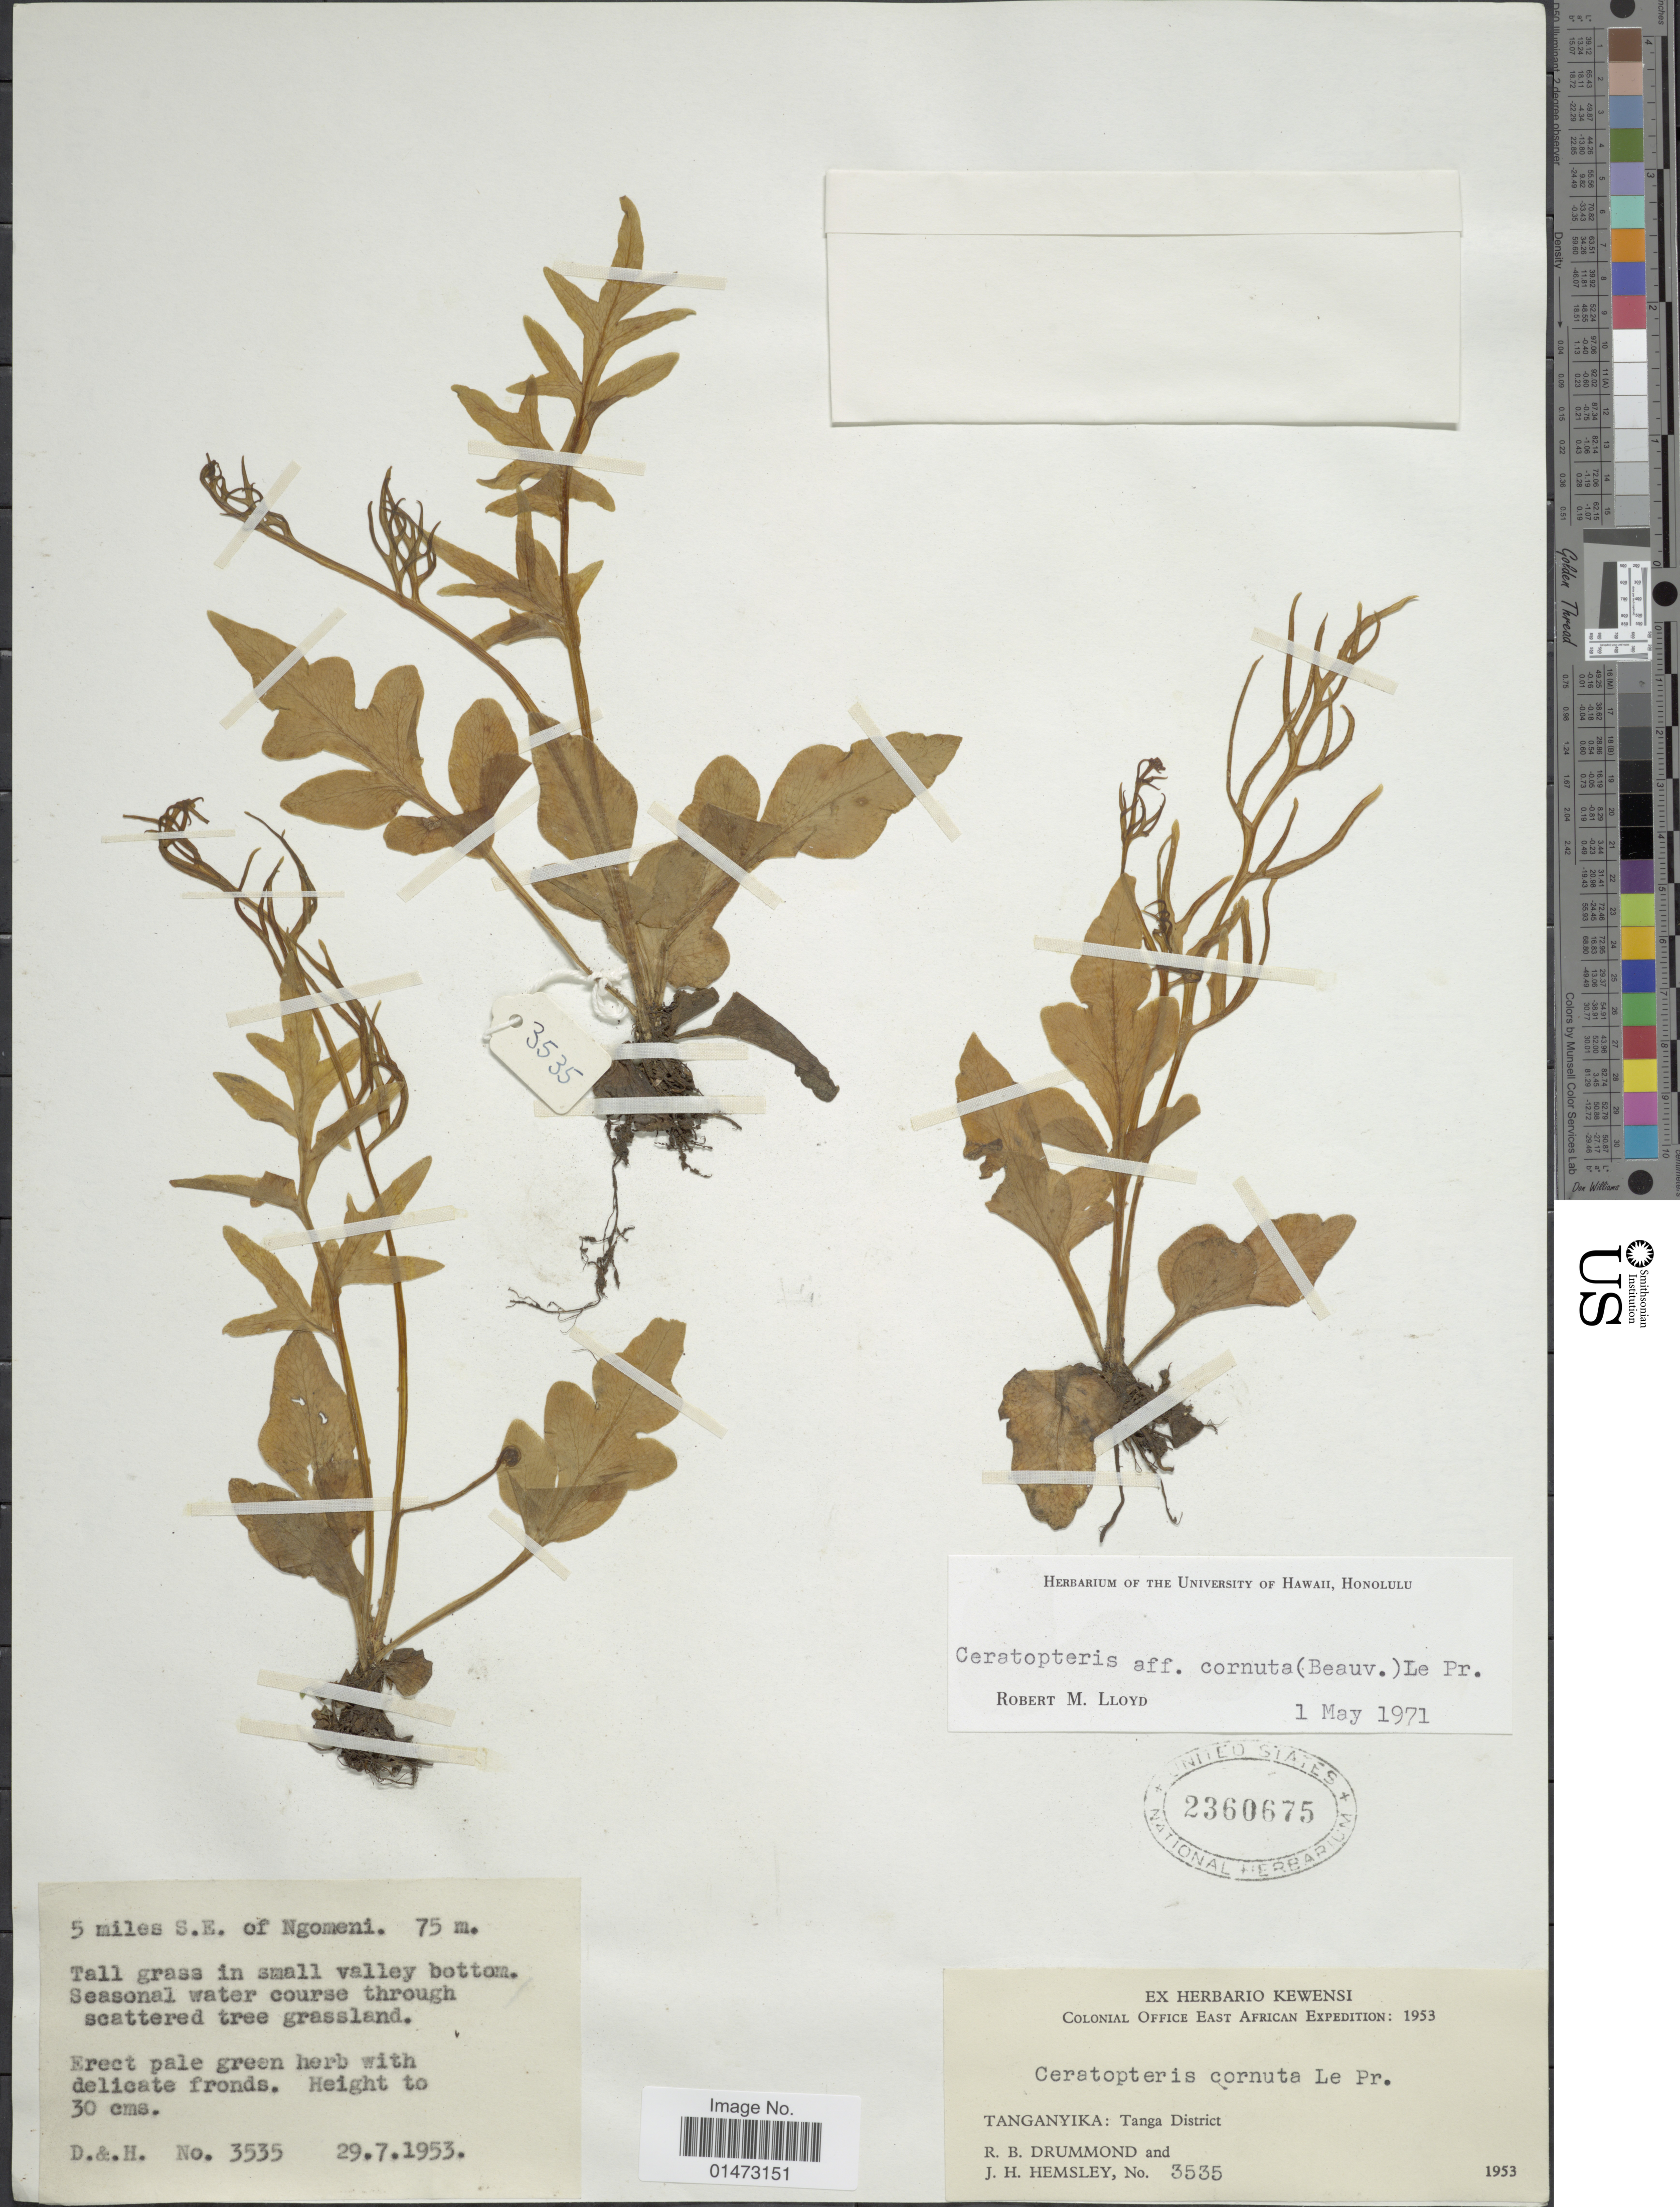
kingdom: Plantae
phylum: Tracheophyta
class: Polypodiopsida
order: Polypodiales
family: Pteridaceae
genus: Ceratopteris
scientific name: Ceratopteris cornuta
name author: (P. Beauv.) Le Prieur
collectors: R. Drummond & J. H. Hemsley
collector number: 3535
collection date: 1953-07-29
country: Tanzania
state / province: Tanga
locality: Tanganyika. 5 miles S.E. of Ngomeni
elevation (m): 75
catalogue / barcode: US 2360675